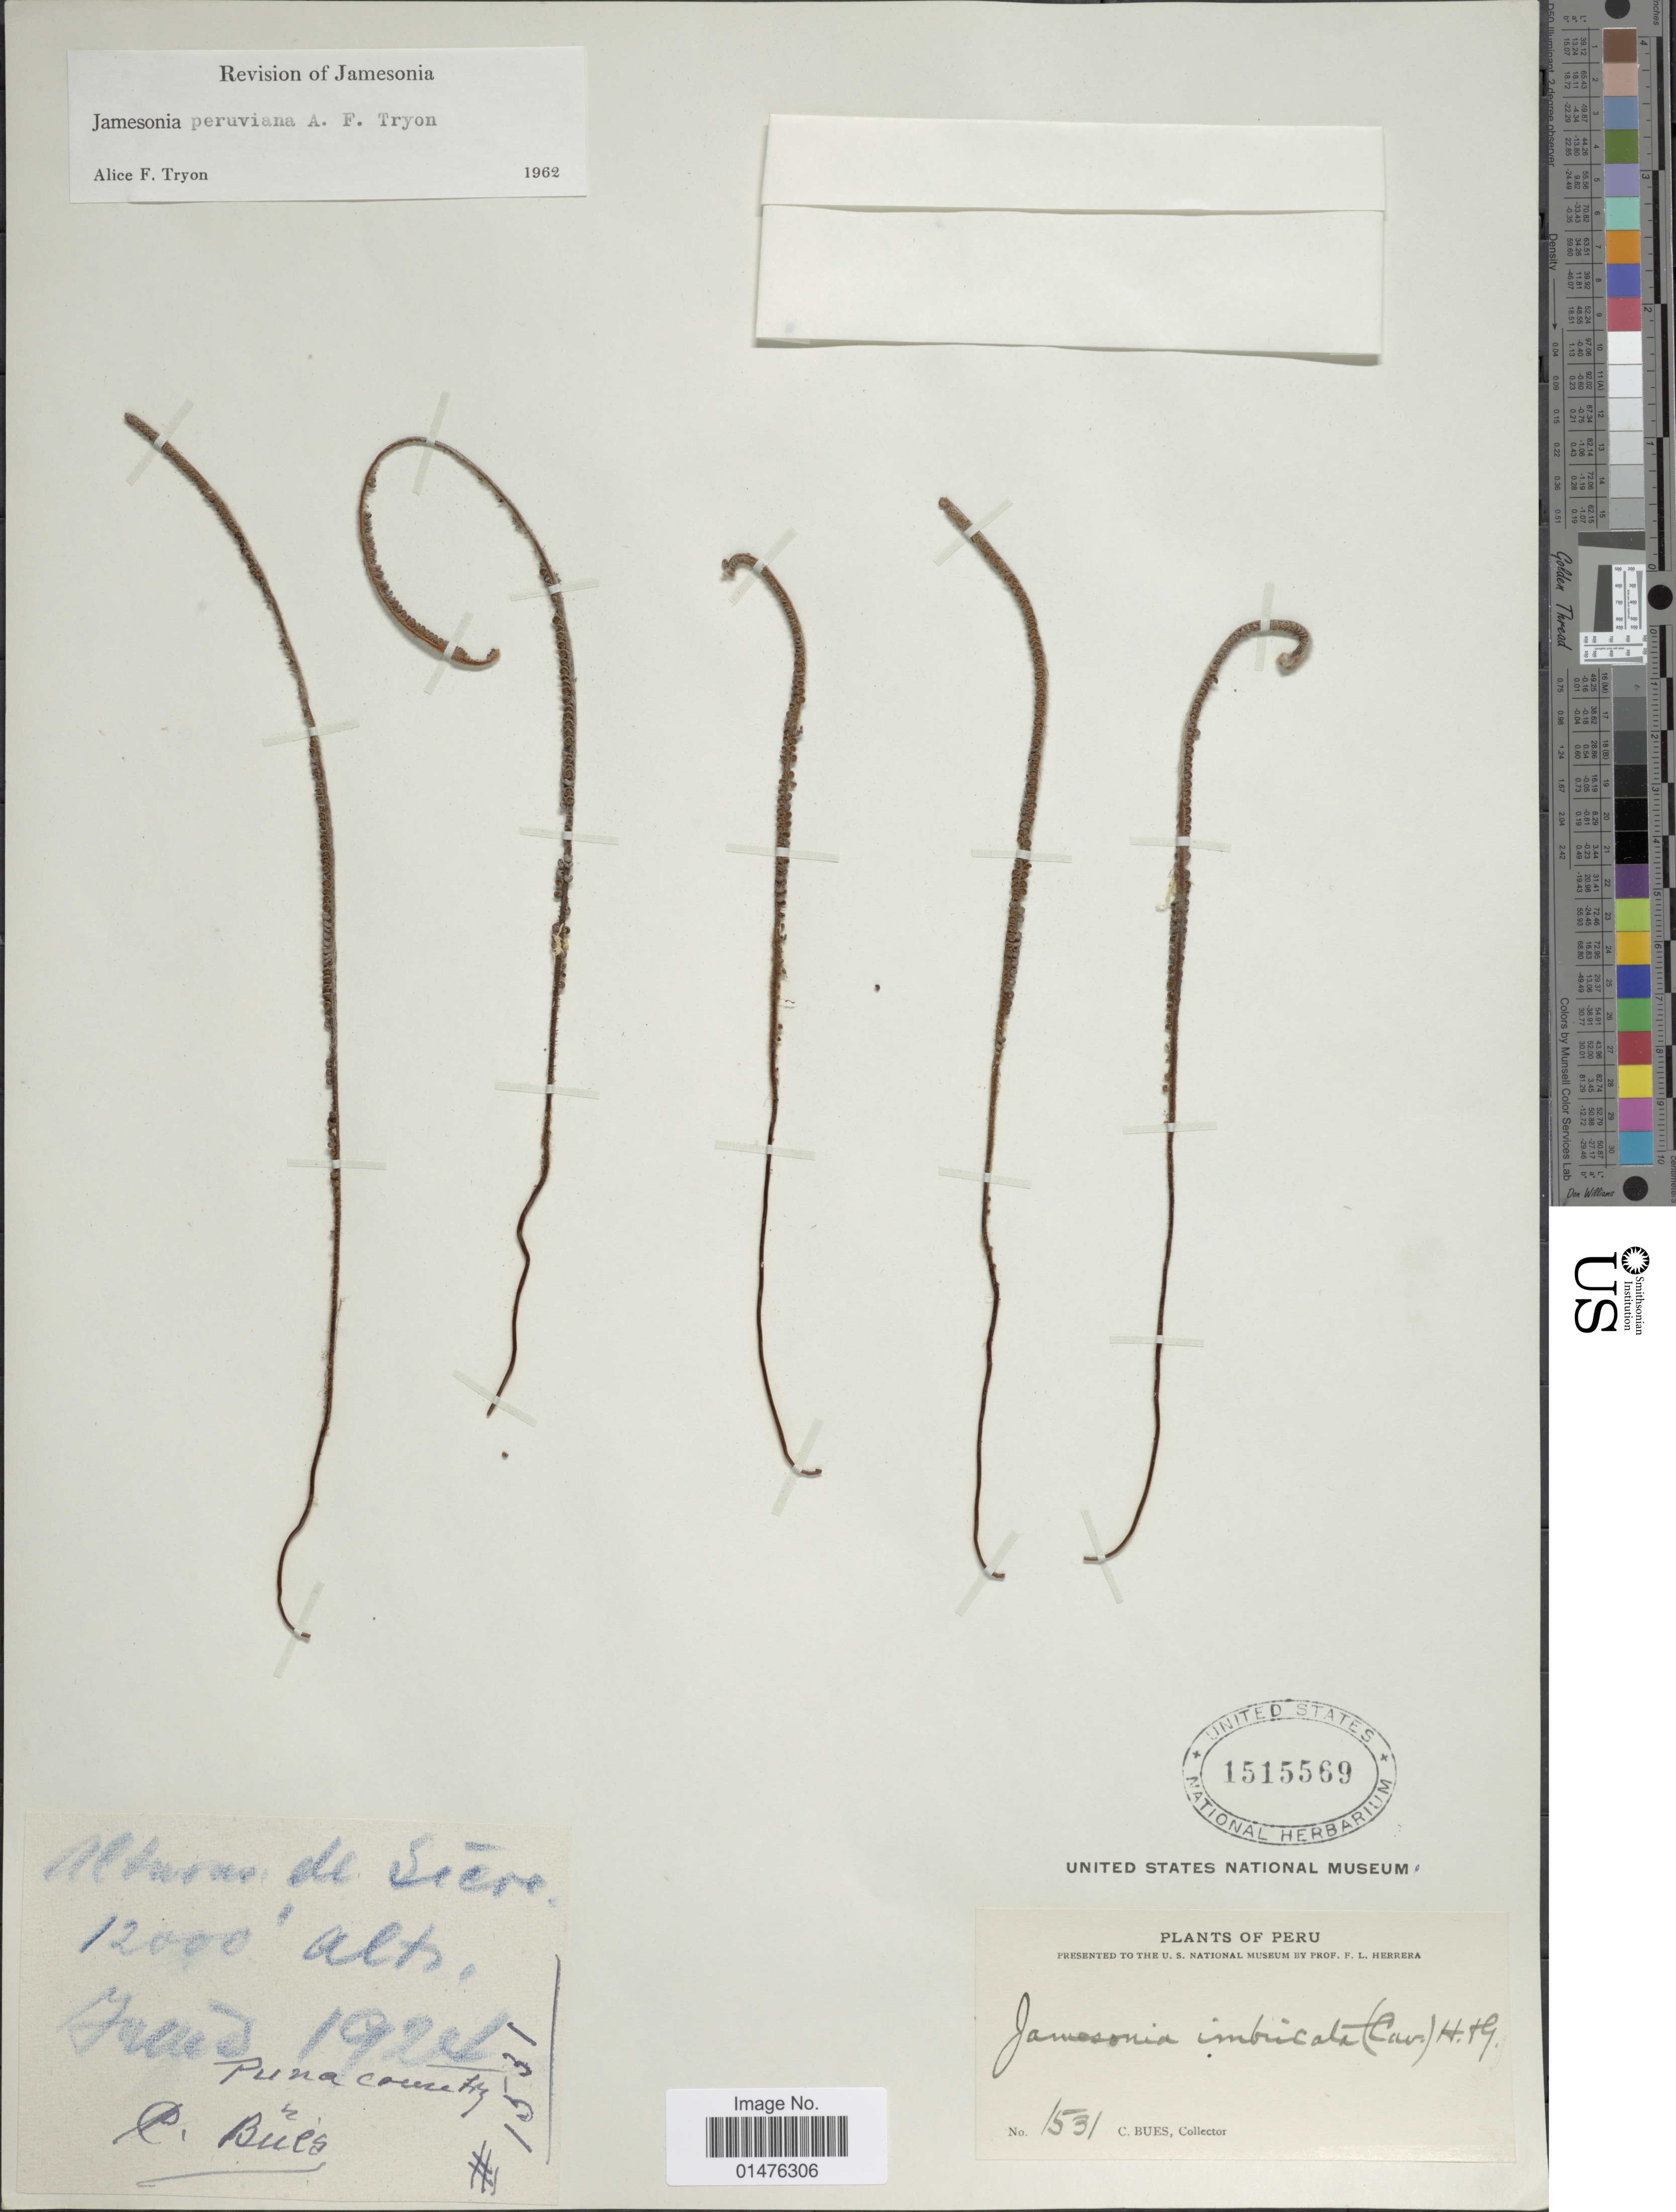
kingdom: Plantae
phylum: Tracheophyta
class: Polypodiopsida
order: Polypodiales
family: Pteridaceae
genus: Jamesonia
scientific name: Jamesonia peruviana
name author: A.F. Tryon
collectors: C. Bues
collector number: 1531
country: Peru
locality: Altura de Sierra, Puna Confetti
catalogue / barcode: US 1515569